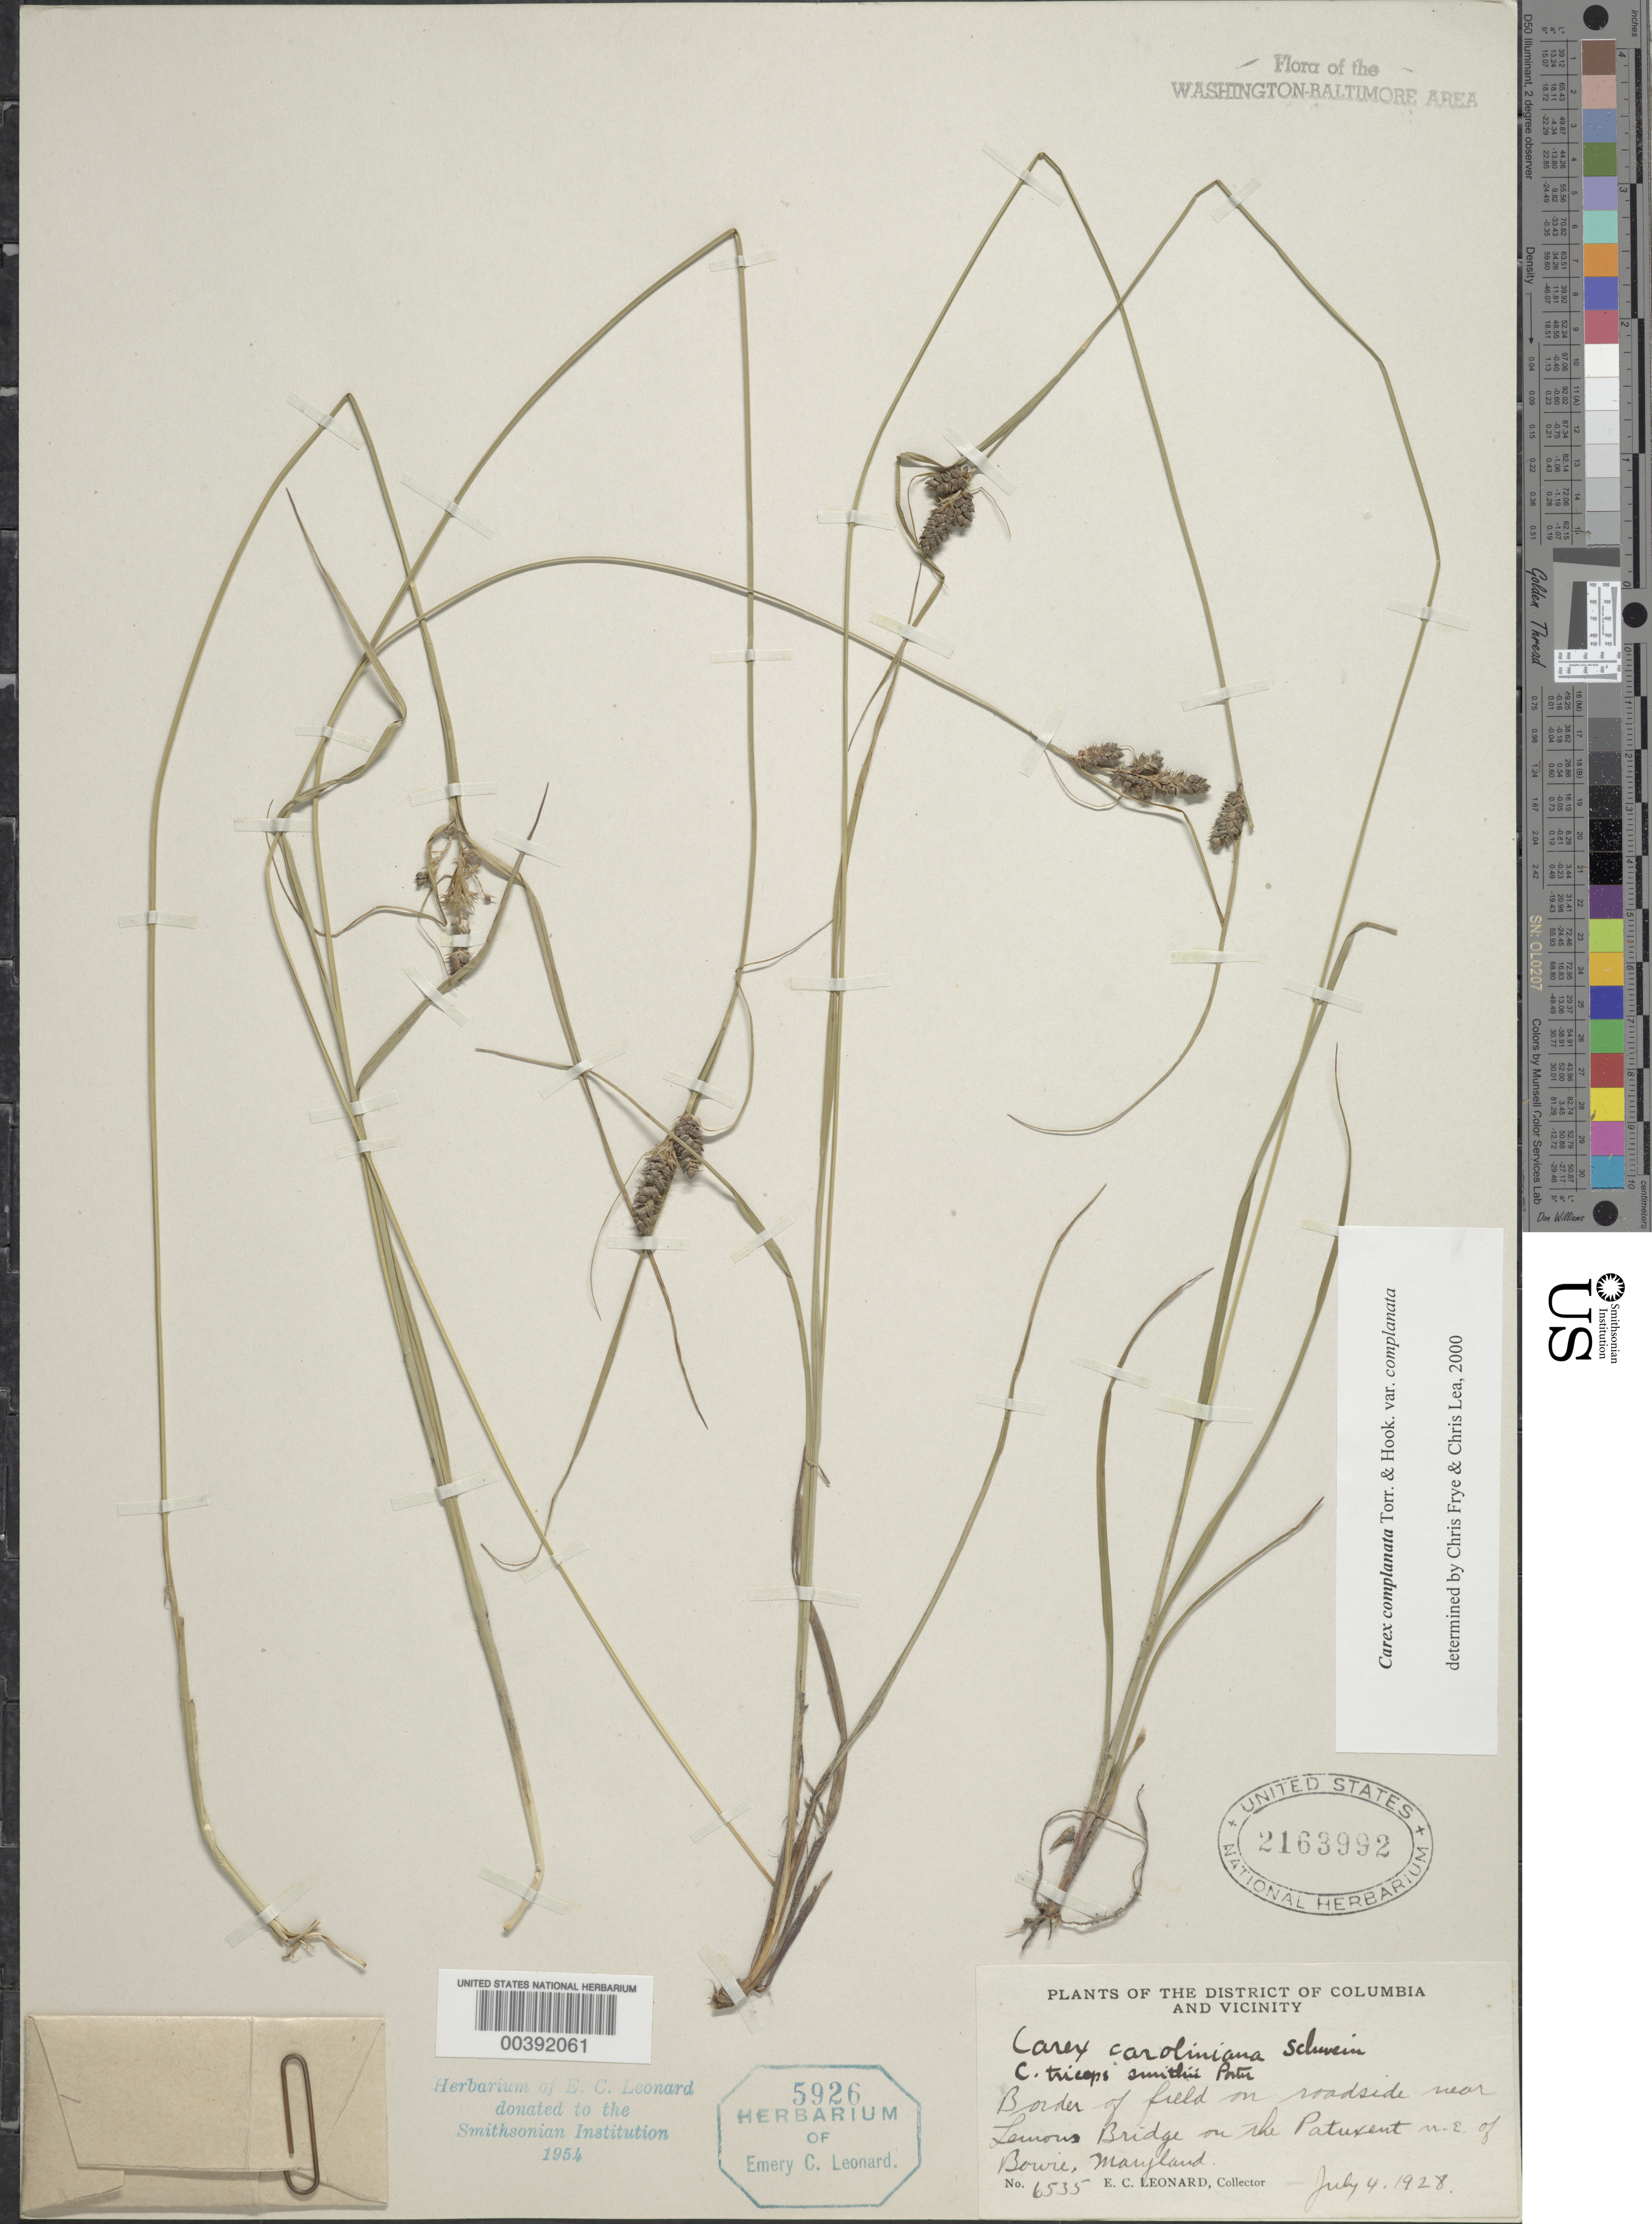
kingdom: Plantae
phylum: Tracheophyta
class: Liliopsida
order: Poales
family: Cyperaceae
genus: Carex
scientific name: Carex complanata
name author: Torr. & Hook.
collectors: E. C. Leonard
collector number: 6535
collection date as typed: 04 Jul 1928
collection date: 1928-07-04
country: United States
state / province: Maryland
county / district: Prince George's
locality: Lemons Bridge, Patuxent River, NE of Bowie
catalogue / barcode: US 2163992